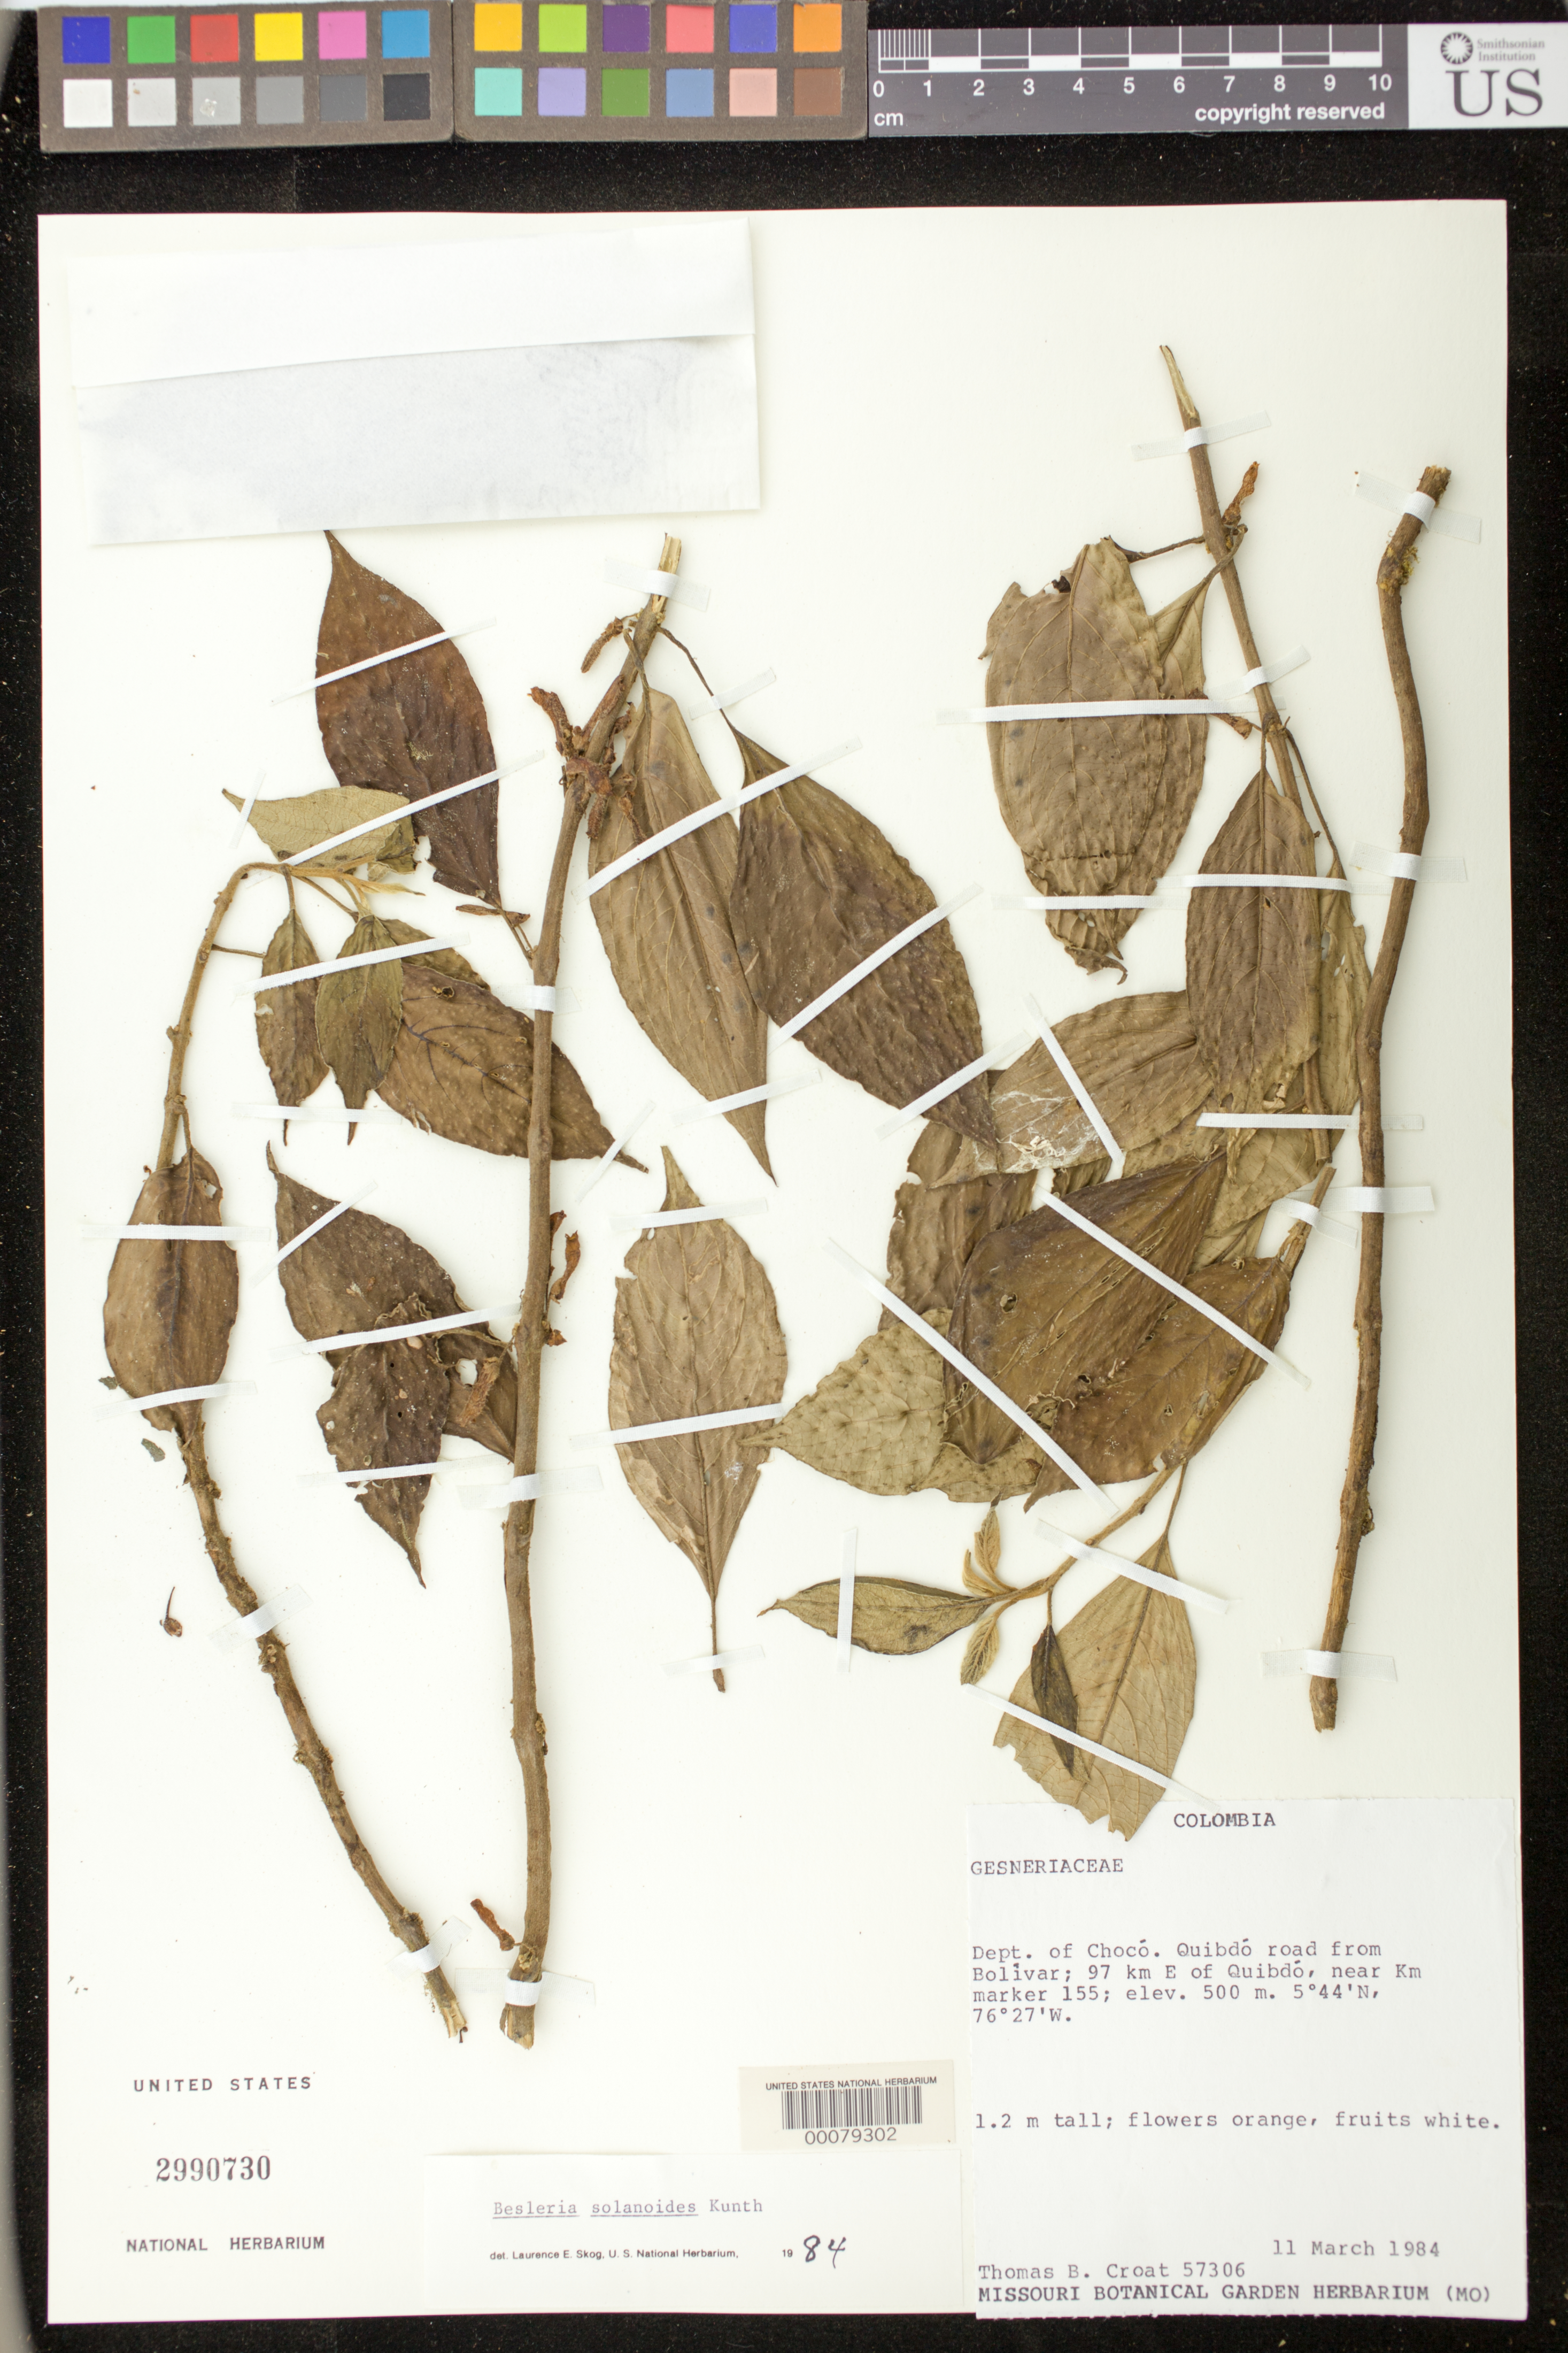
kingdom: Plantae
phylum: Tracheophyta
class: Magnoliopsida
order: Lamiales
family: Gesneriaceae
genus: Besleria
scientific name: Besleria solanoides var. solanoides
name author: Kunth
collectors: T. B. Croat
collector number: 57306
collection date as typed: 11 Mar 1984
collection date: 1984-03-11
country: Colombia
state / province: Chocó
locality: Quibdo road from Bolivar, 97 km E of Quibdo, near km marker 155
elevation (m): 500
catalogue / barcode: US 2990730